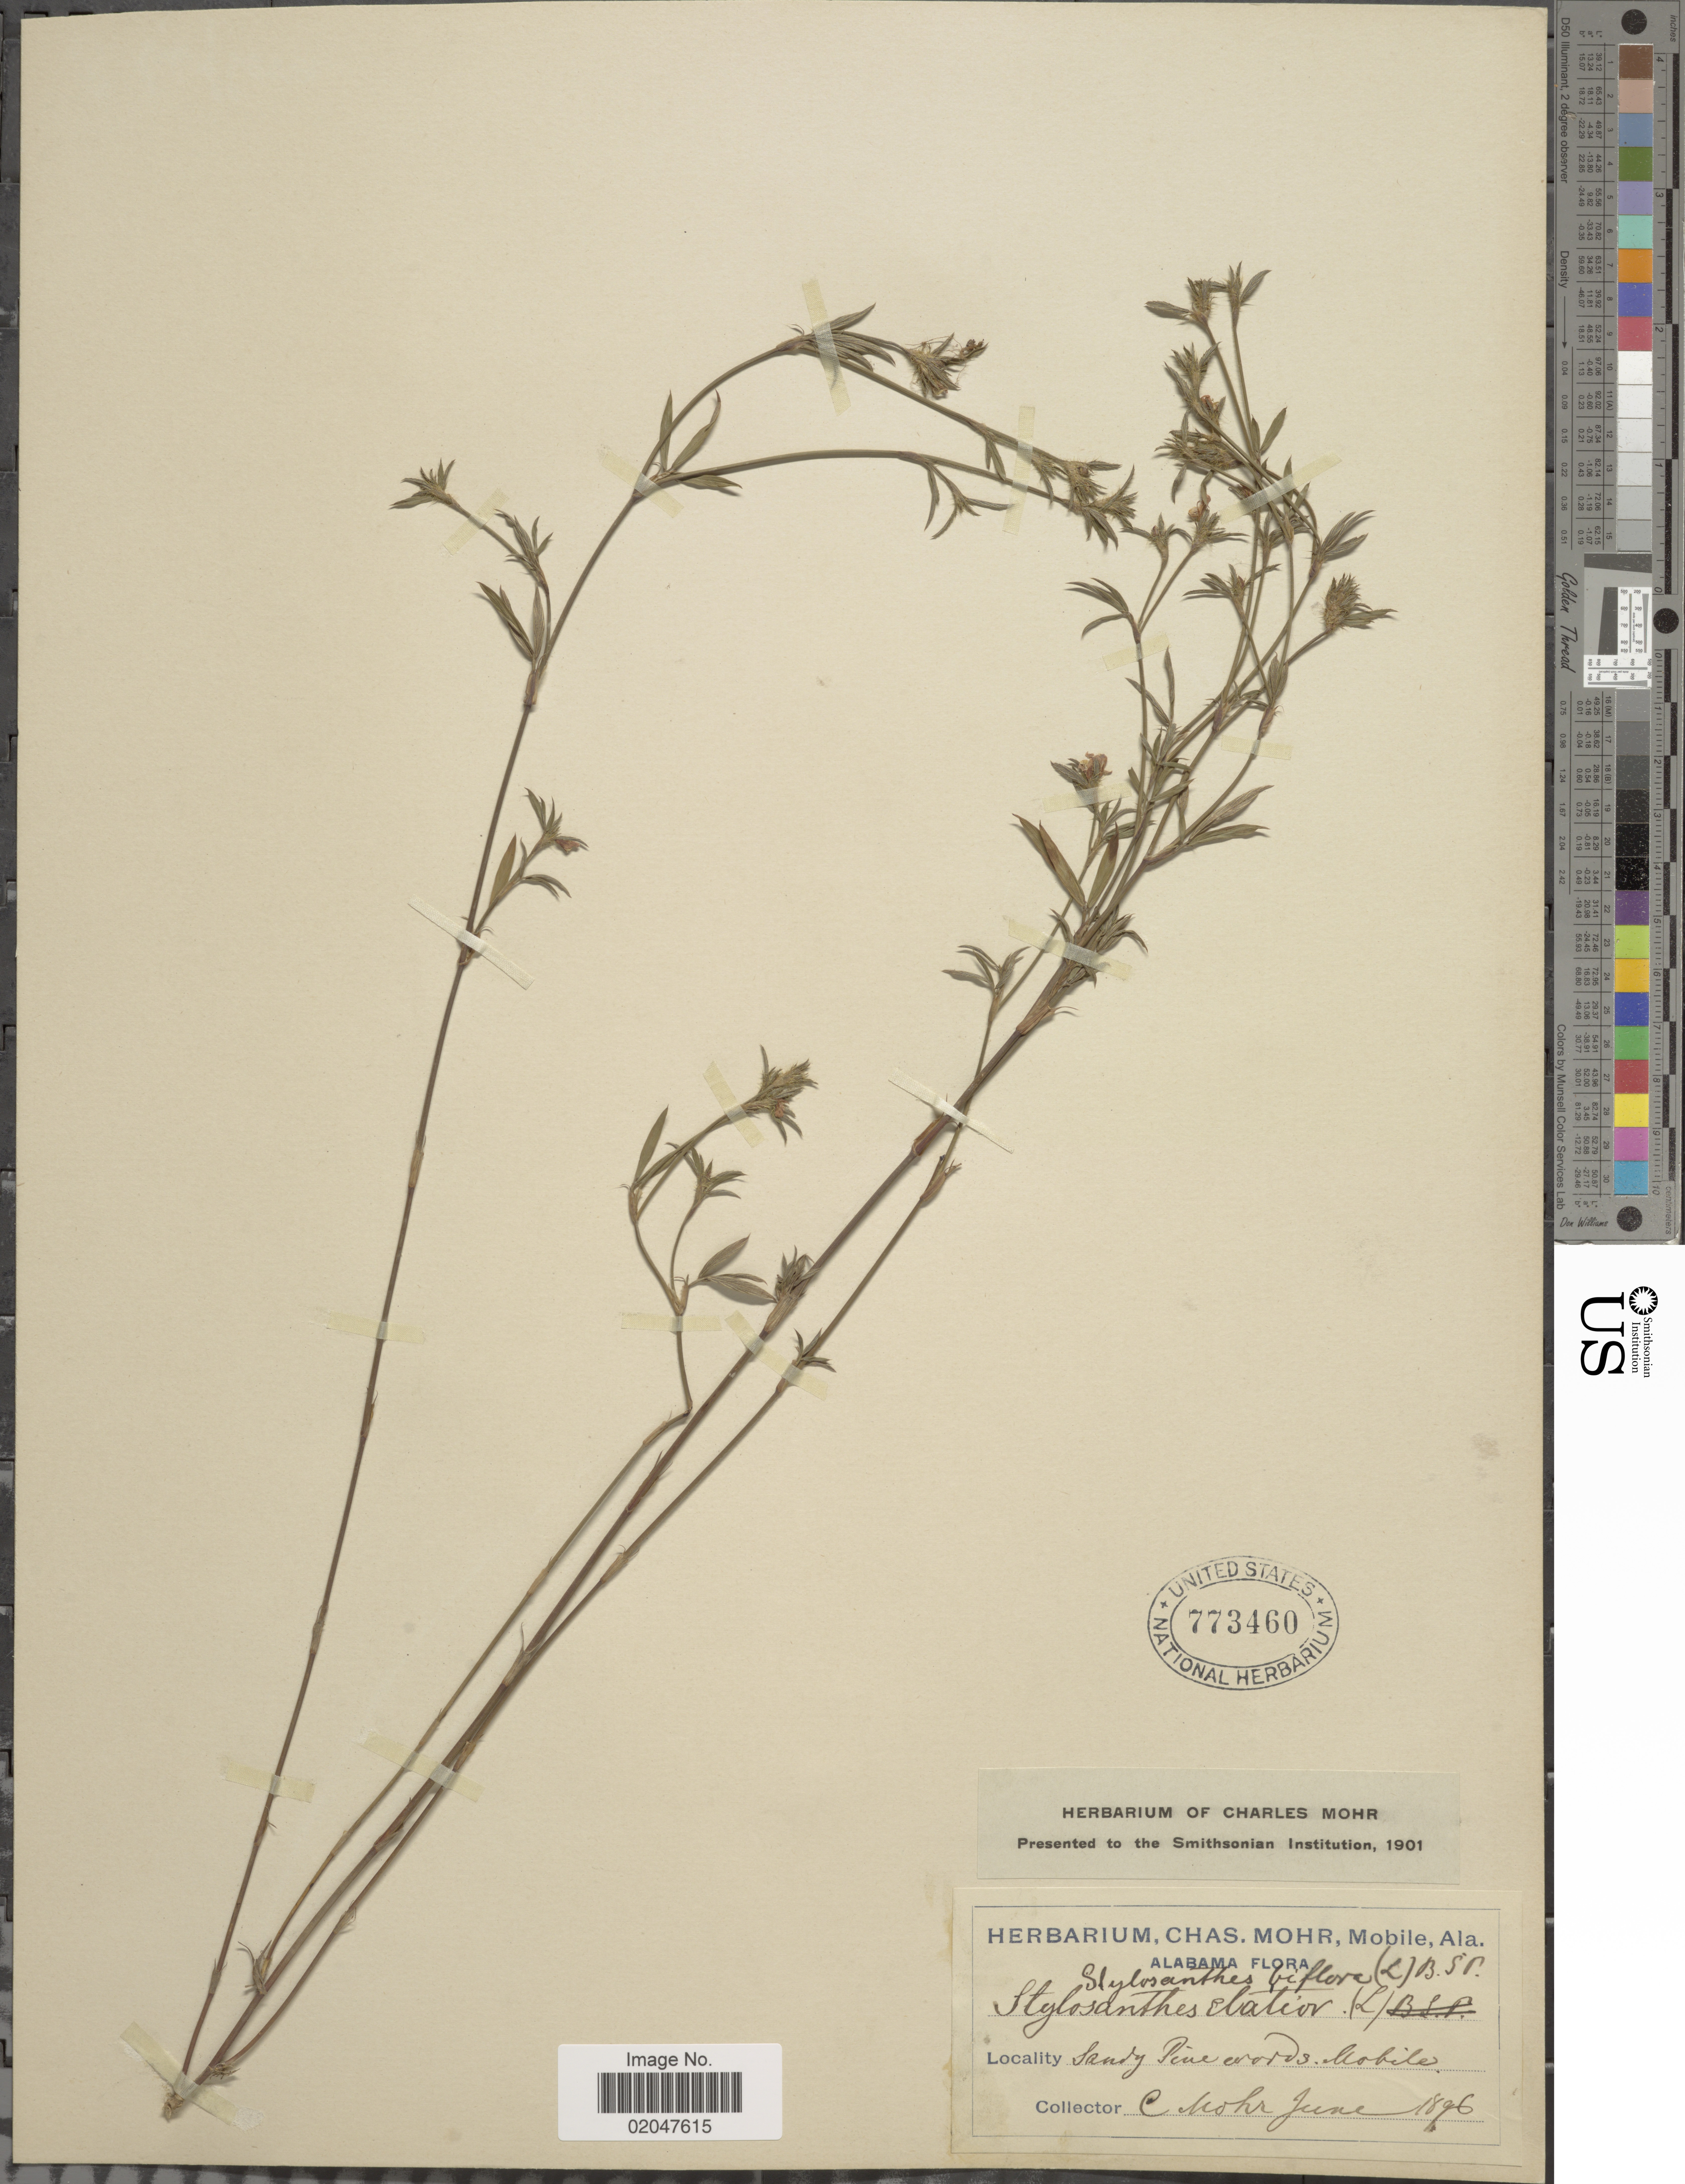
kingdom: Plantae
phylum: Tracheophyta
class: Magnoliopsida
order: Fabales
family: Fabaceae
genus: Stylosanthes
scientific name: Stylosanthes biflora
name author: (L.) Britton et al.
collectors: Mohr, C. T. (herbarium)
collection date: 1896-06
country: United States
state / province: Alabama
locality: Mobile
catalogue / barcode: US 773460